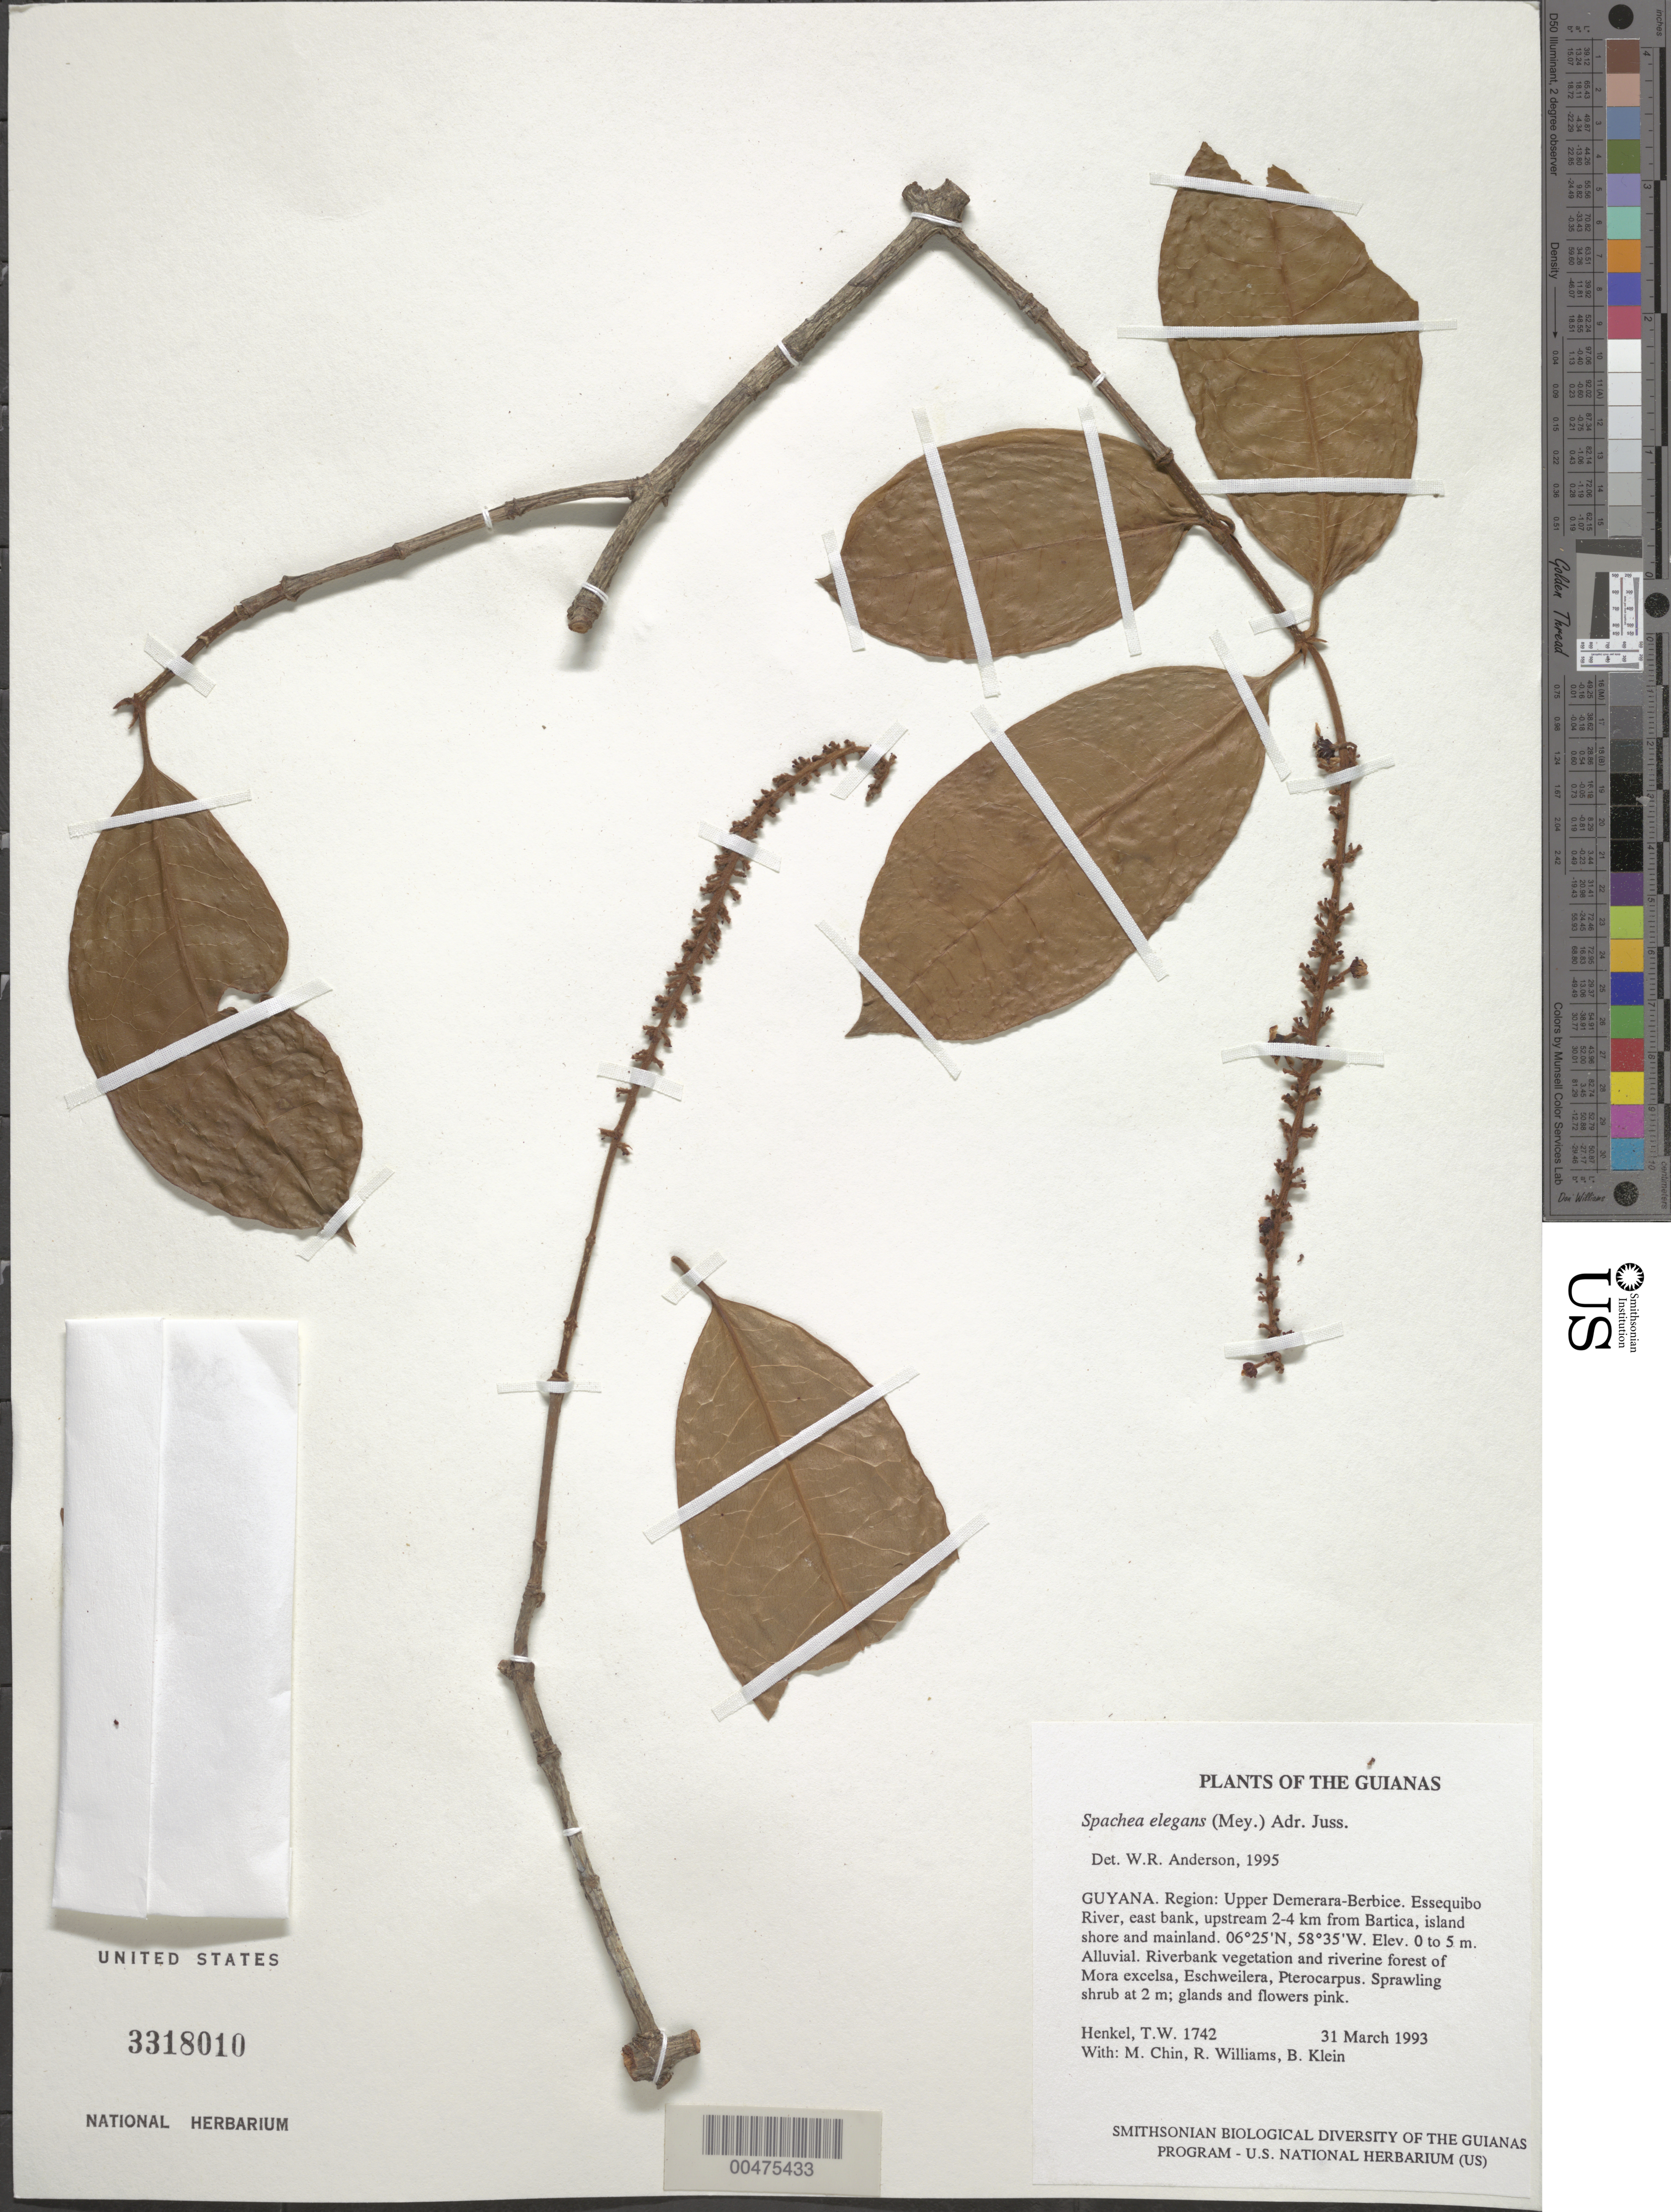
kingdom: Plantae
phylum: Tracheophyta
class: Magnoliopsida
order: Malpighiales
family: Malpighiaceae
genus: Spachea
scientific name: Spachea elegans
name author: A. Juss.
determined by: Anderson, W. R., (MICH), University of Michigan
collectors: T. Henkel, M. Chin, R. Williams & B. Klein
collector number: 1742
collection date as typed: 31 March 1993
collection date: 1993-03-31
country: Guyana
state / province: U. Demerara-Berbice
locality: Essequibo River, E bank, upstream 2-4 km from Bartica, island shore and mainland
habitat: Alluvial. Riverbank vegetation and riverine forest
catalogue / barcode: US 3318010